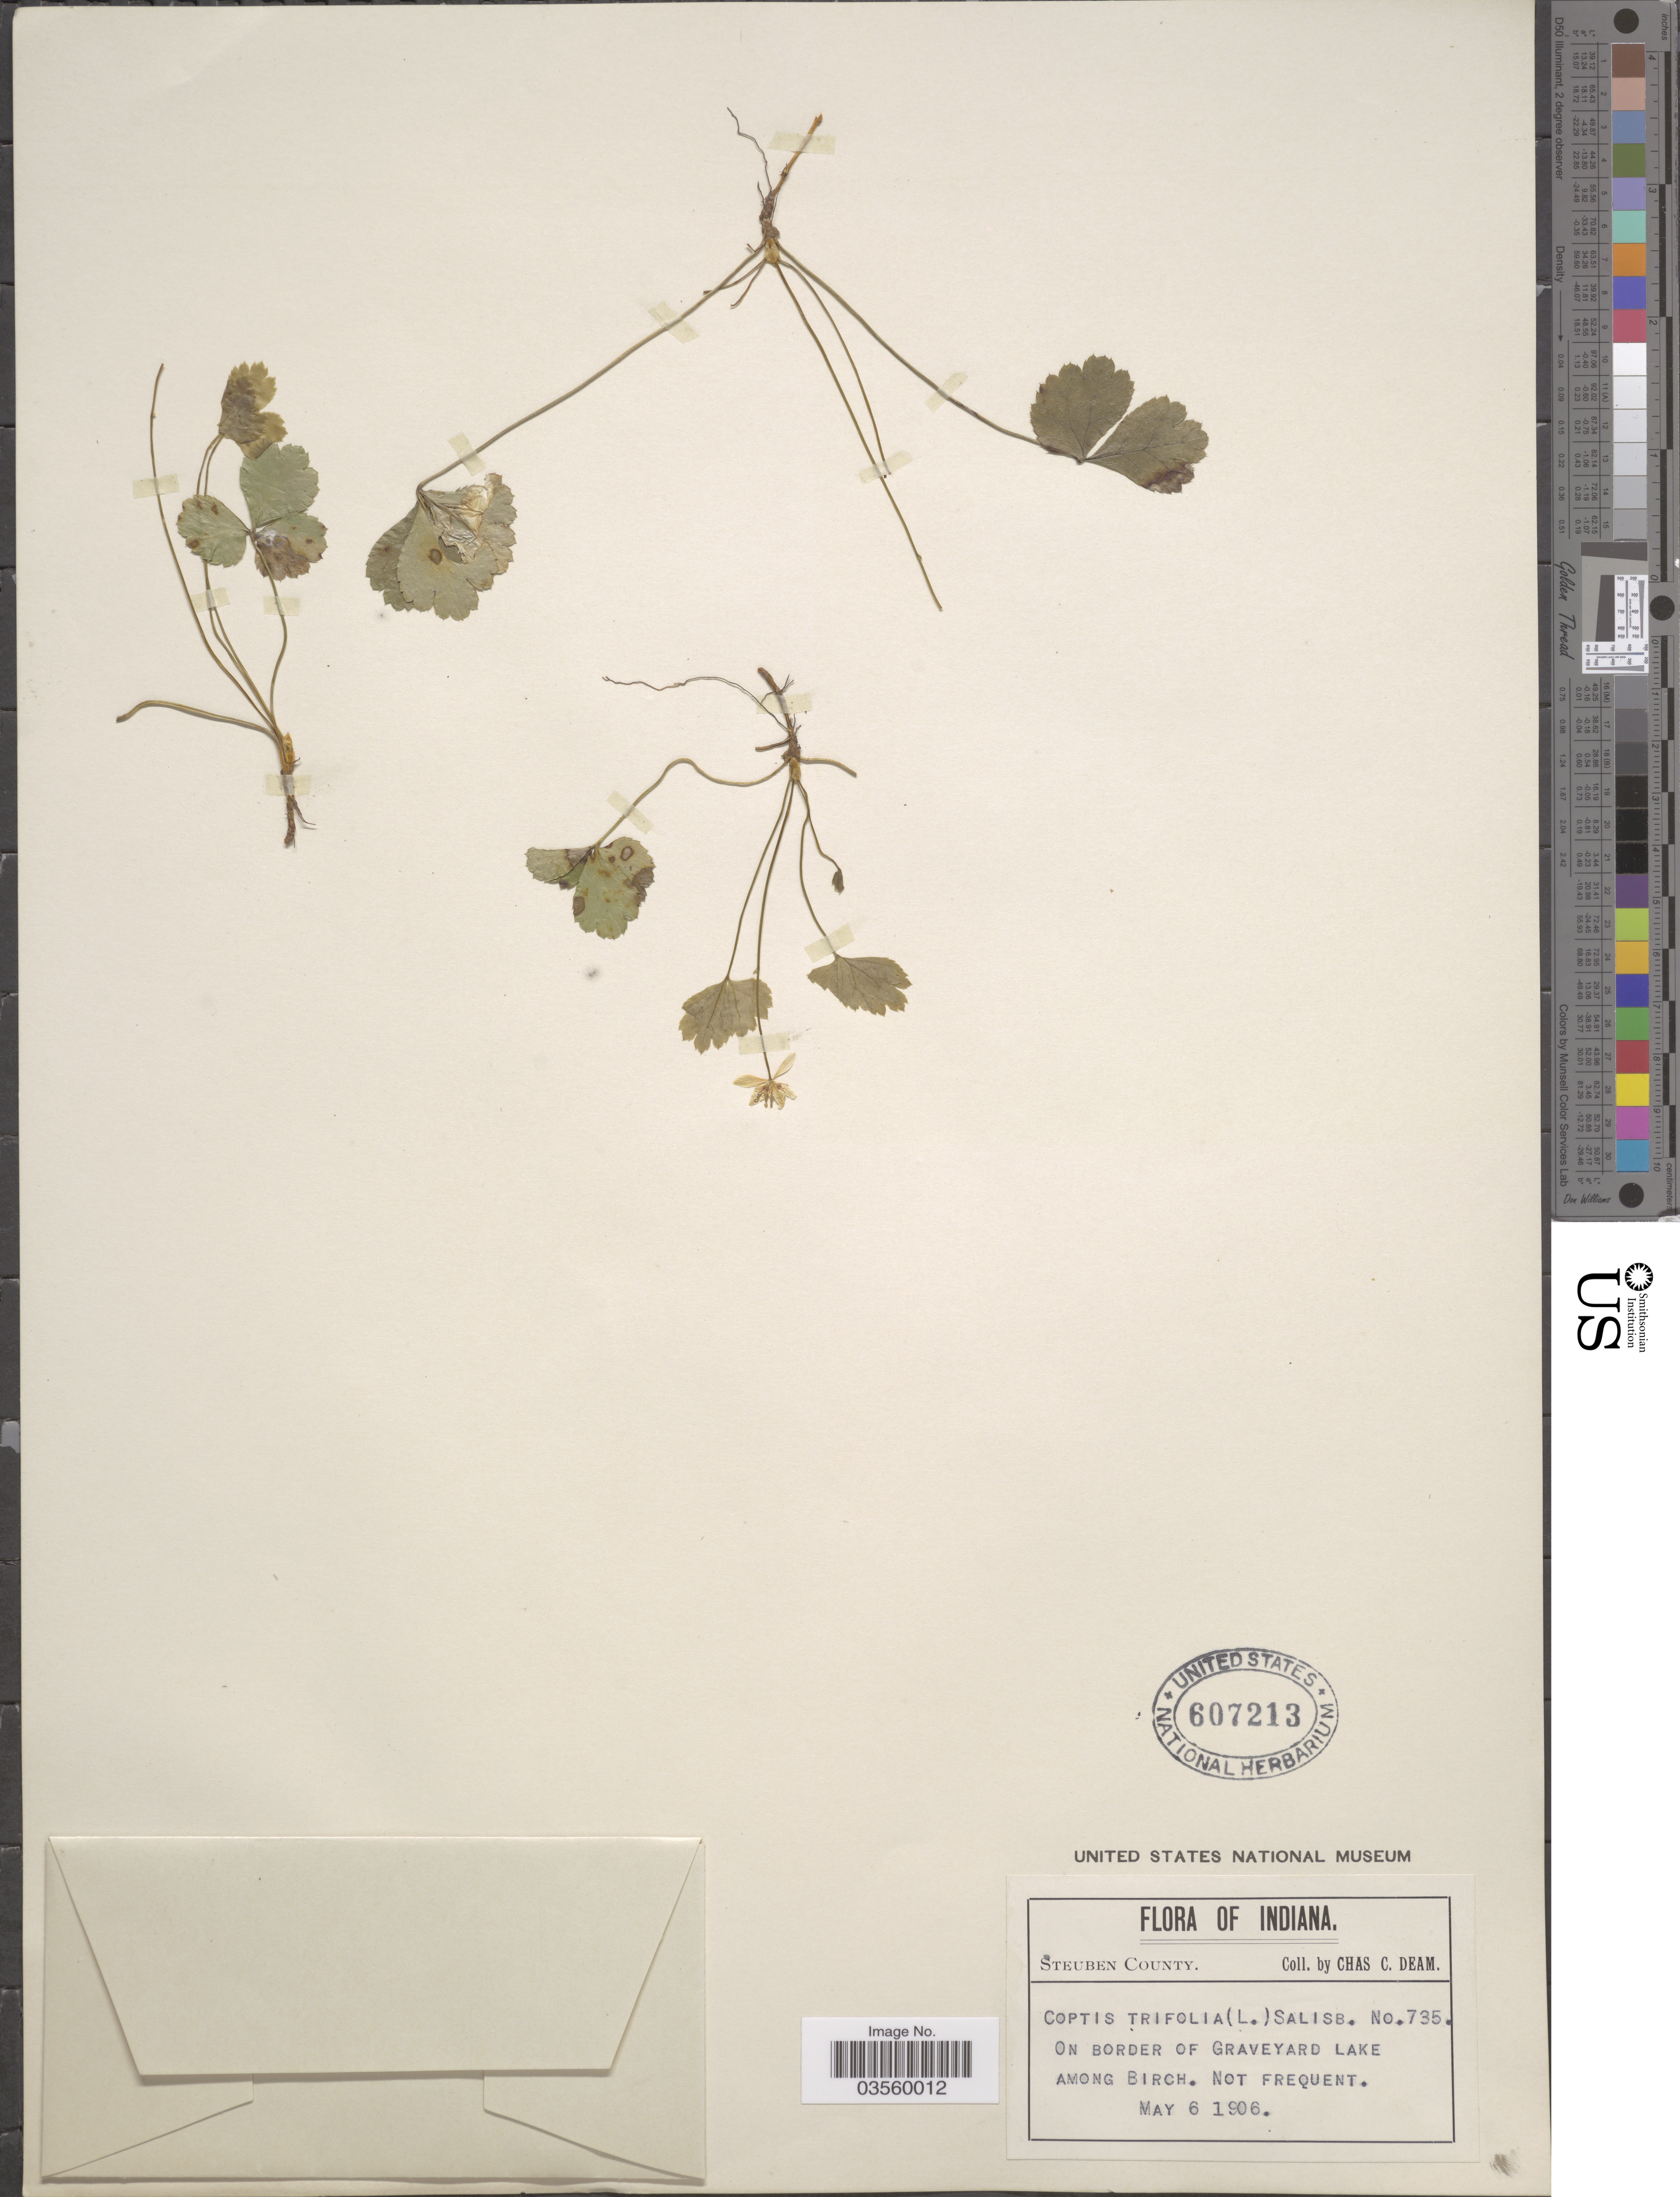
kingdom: Plantae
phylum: Tracheophyta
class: Magnoliopsida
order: Ranunculales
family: Ranunculaceae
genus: Coptis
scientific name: Coptis trifolia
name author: (L.) Salisb.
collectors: C. C. Deam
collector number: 735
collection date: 1906-05-06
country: United States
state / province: Indiana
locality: On border of Graveyard Lake among Birch. Steuben County.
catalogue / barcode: US 607213